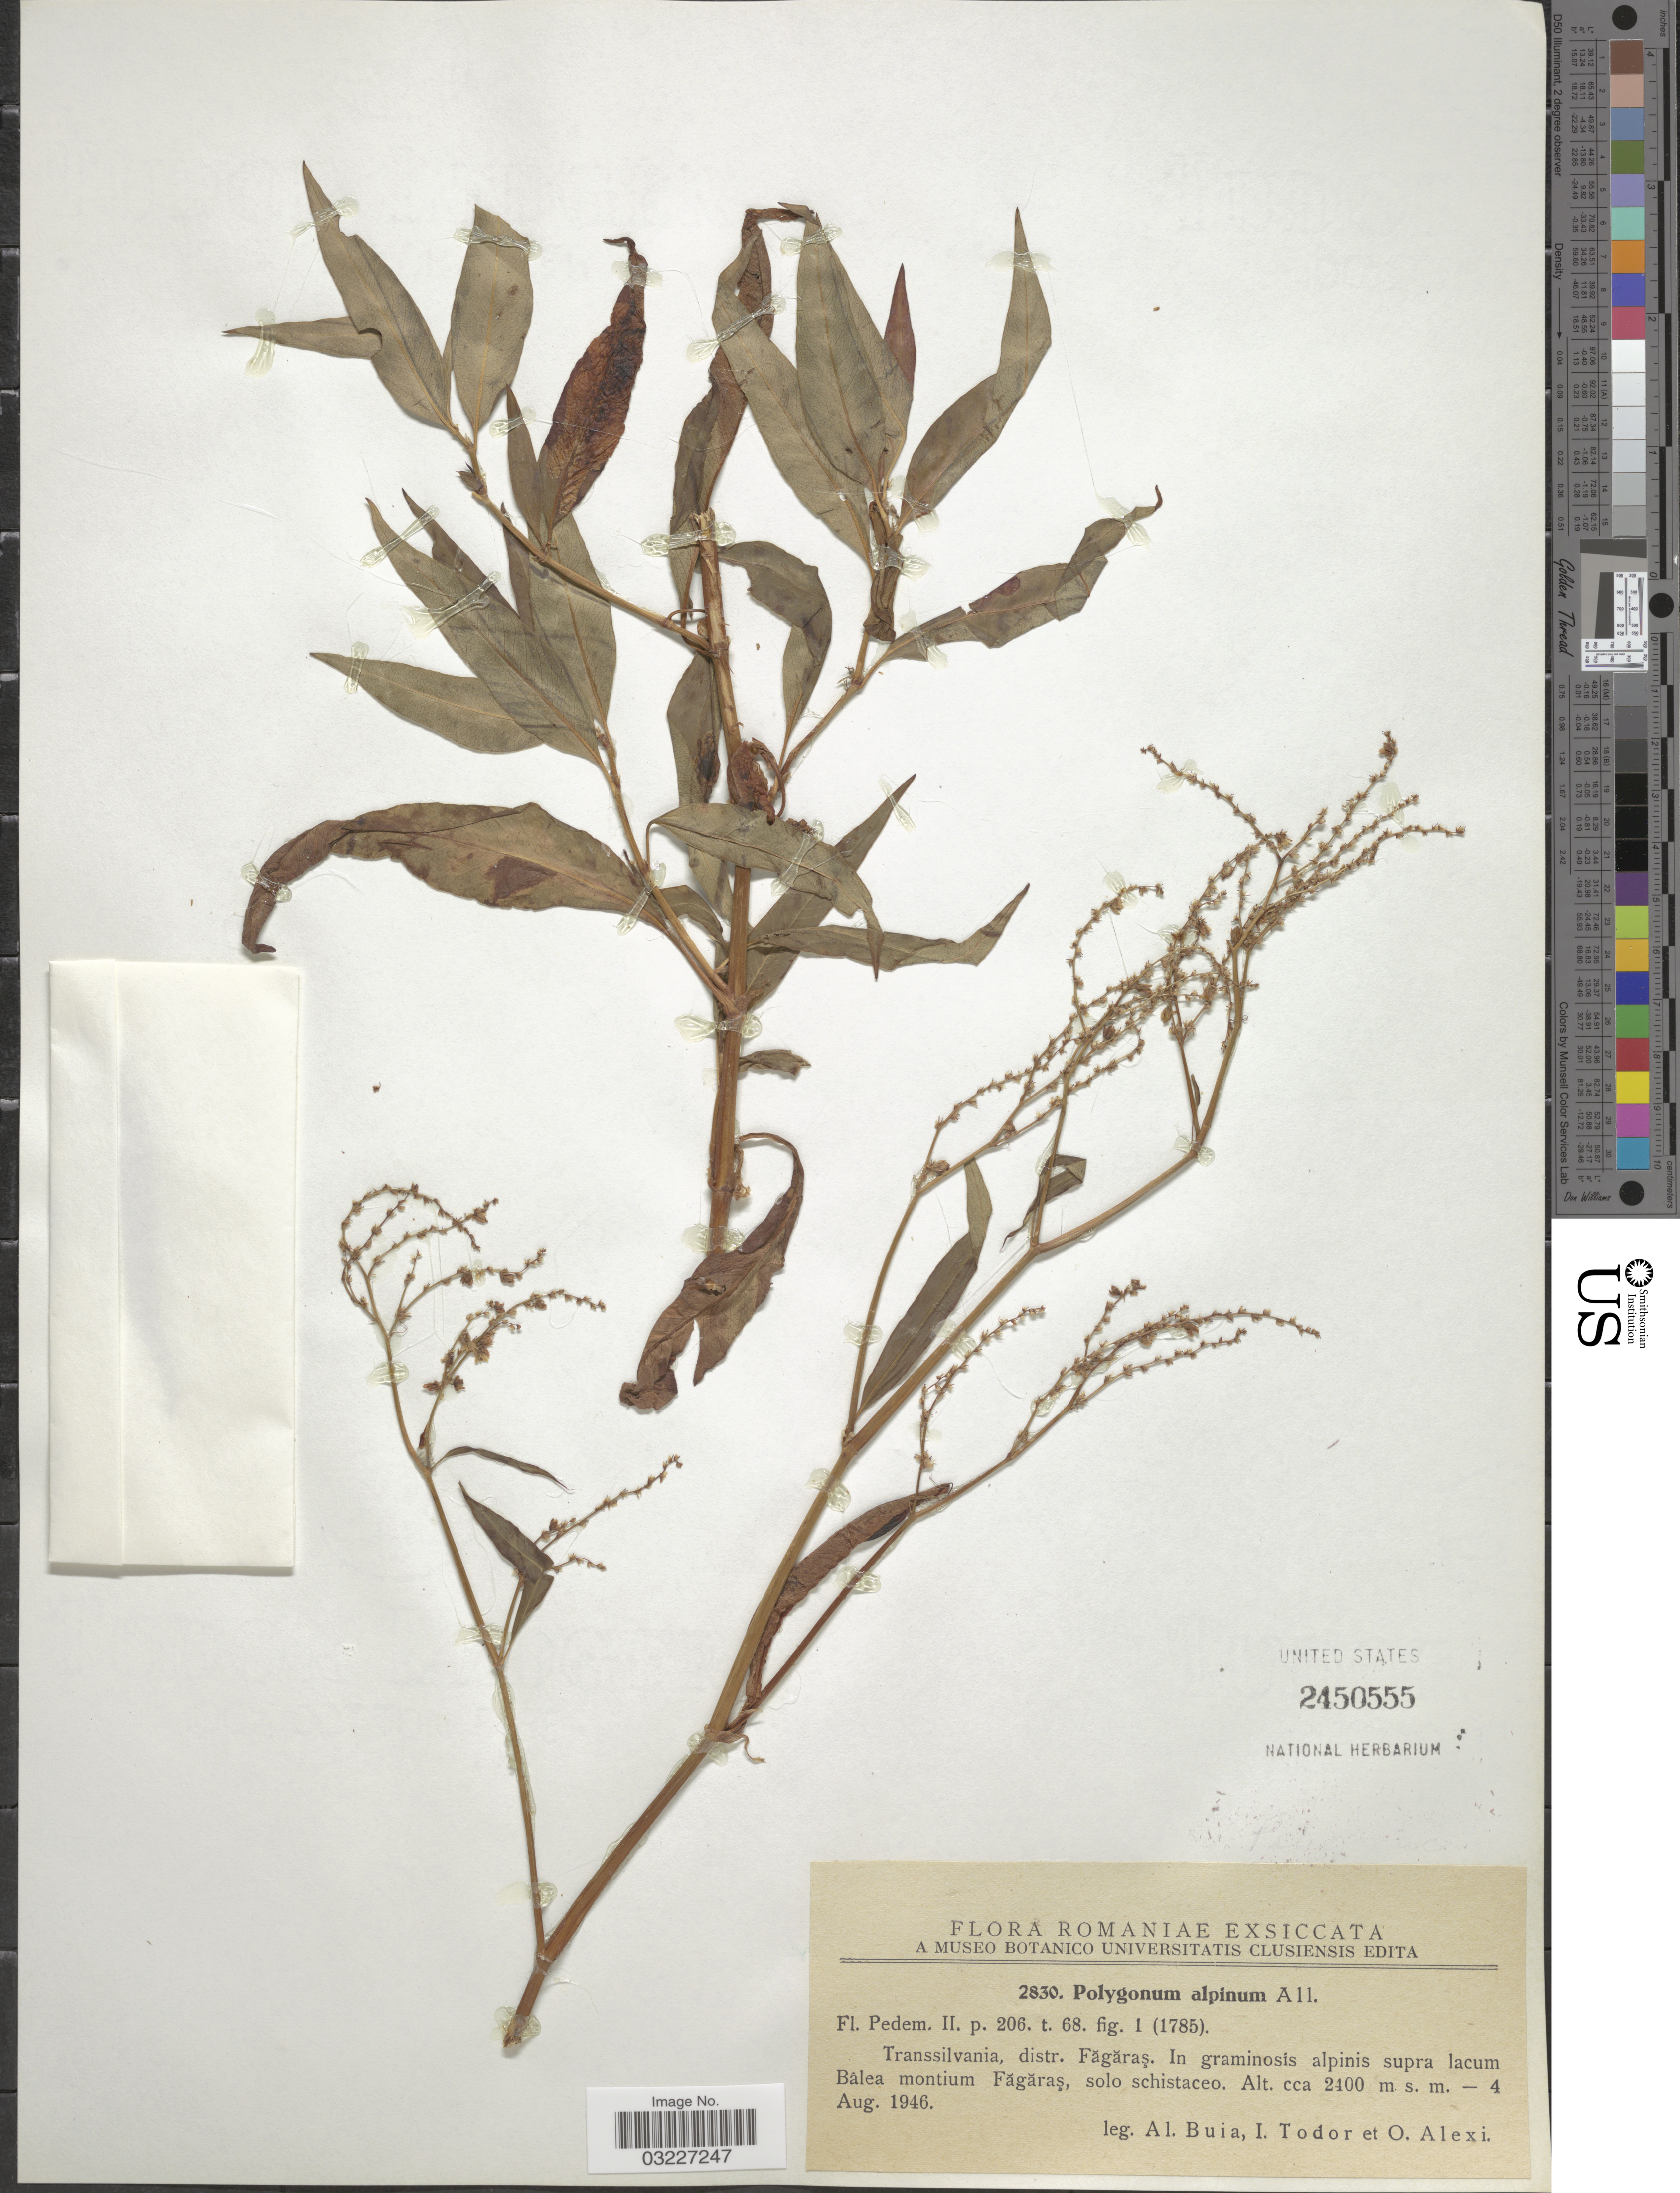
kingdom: Plantae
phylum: Tracheophyta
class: Magnoliopsida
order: Caryophyllales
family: Polygonaceae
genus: Koenigia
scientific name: Koenigia alpina var. alpina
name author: (All.) T.M. Schust. & Reveal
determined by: Strong, Mark T., (BOT), Smithsonian Institution - National Museum of Natural History (UNITED STATES)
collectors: A. Buia, I. Todor & O. Alexi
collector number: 2830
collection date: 1946-08-04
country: Romania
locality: Transsilvania, distr. Făgăraş. In graminosis alpinis supra lacum Bâlea montium Făgăraş, solo schistaceo.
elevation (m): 2400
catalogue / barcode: US 2450555